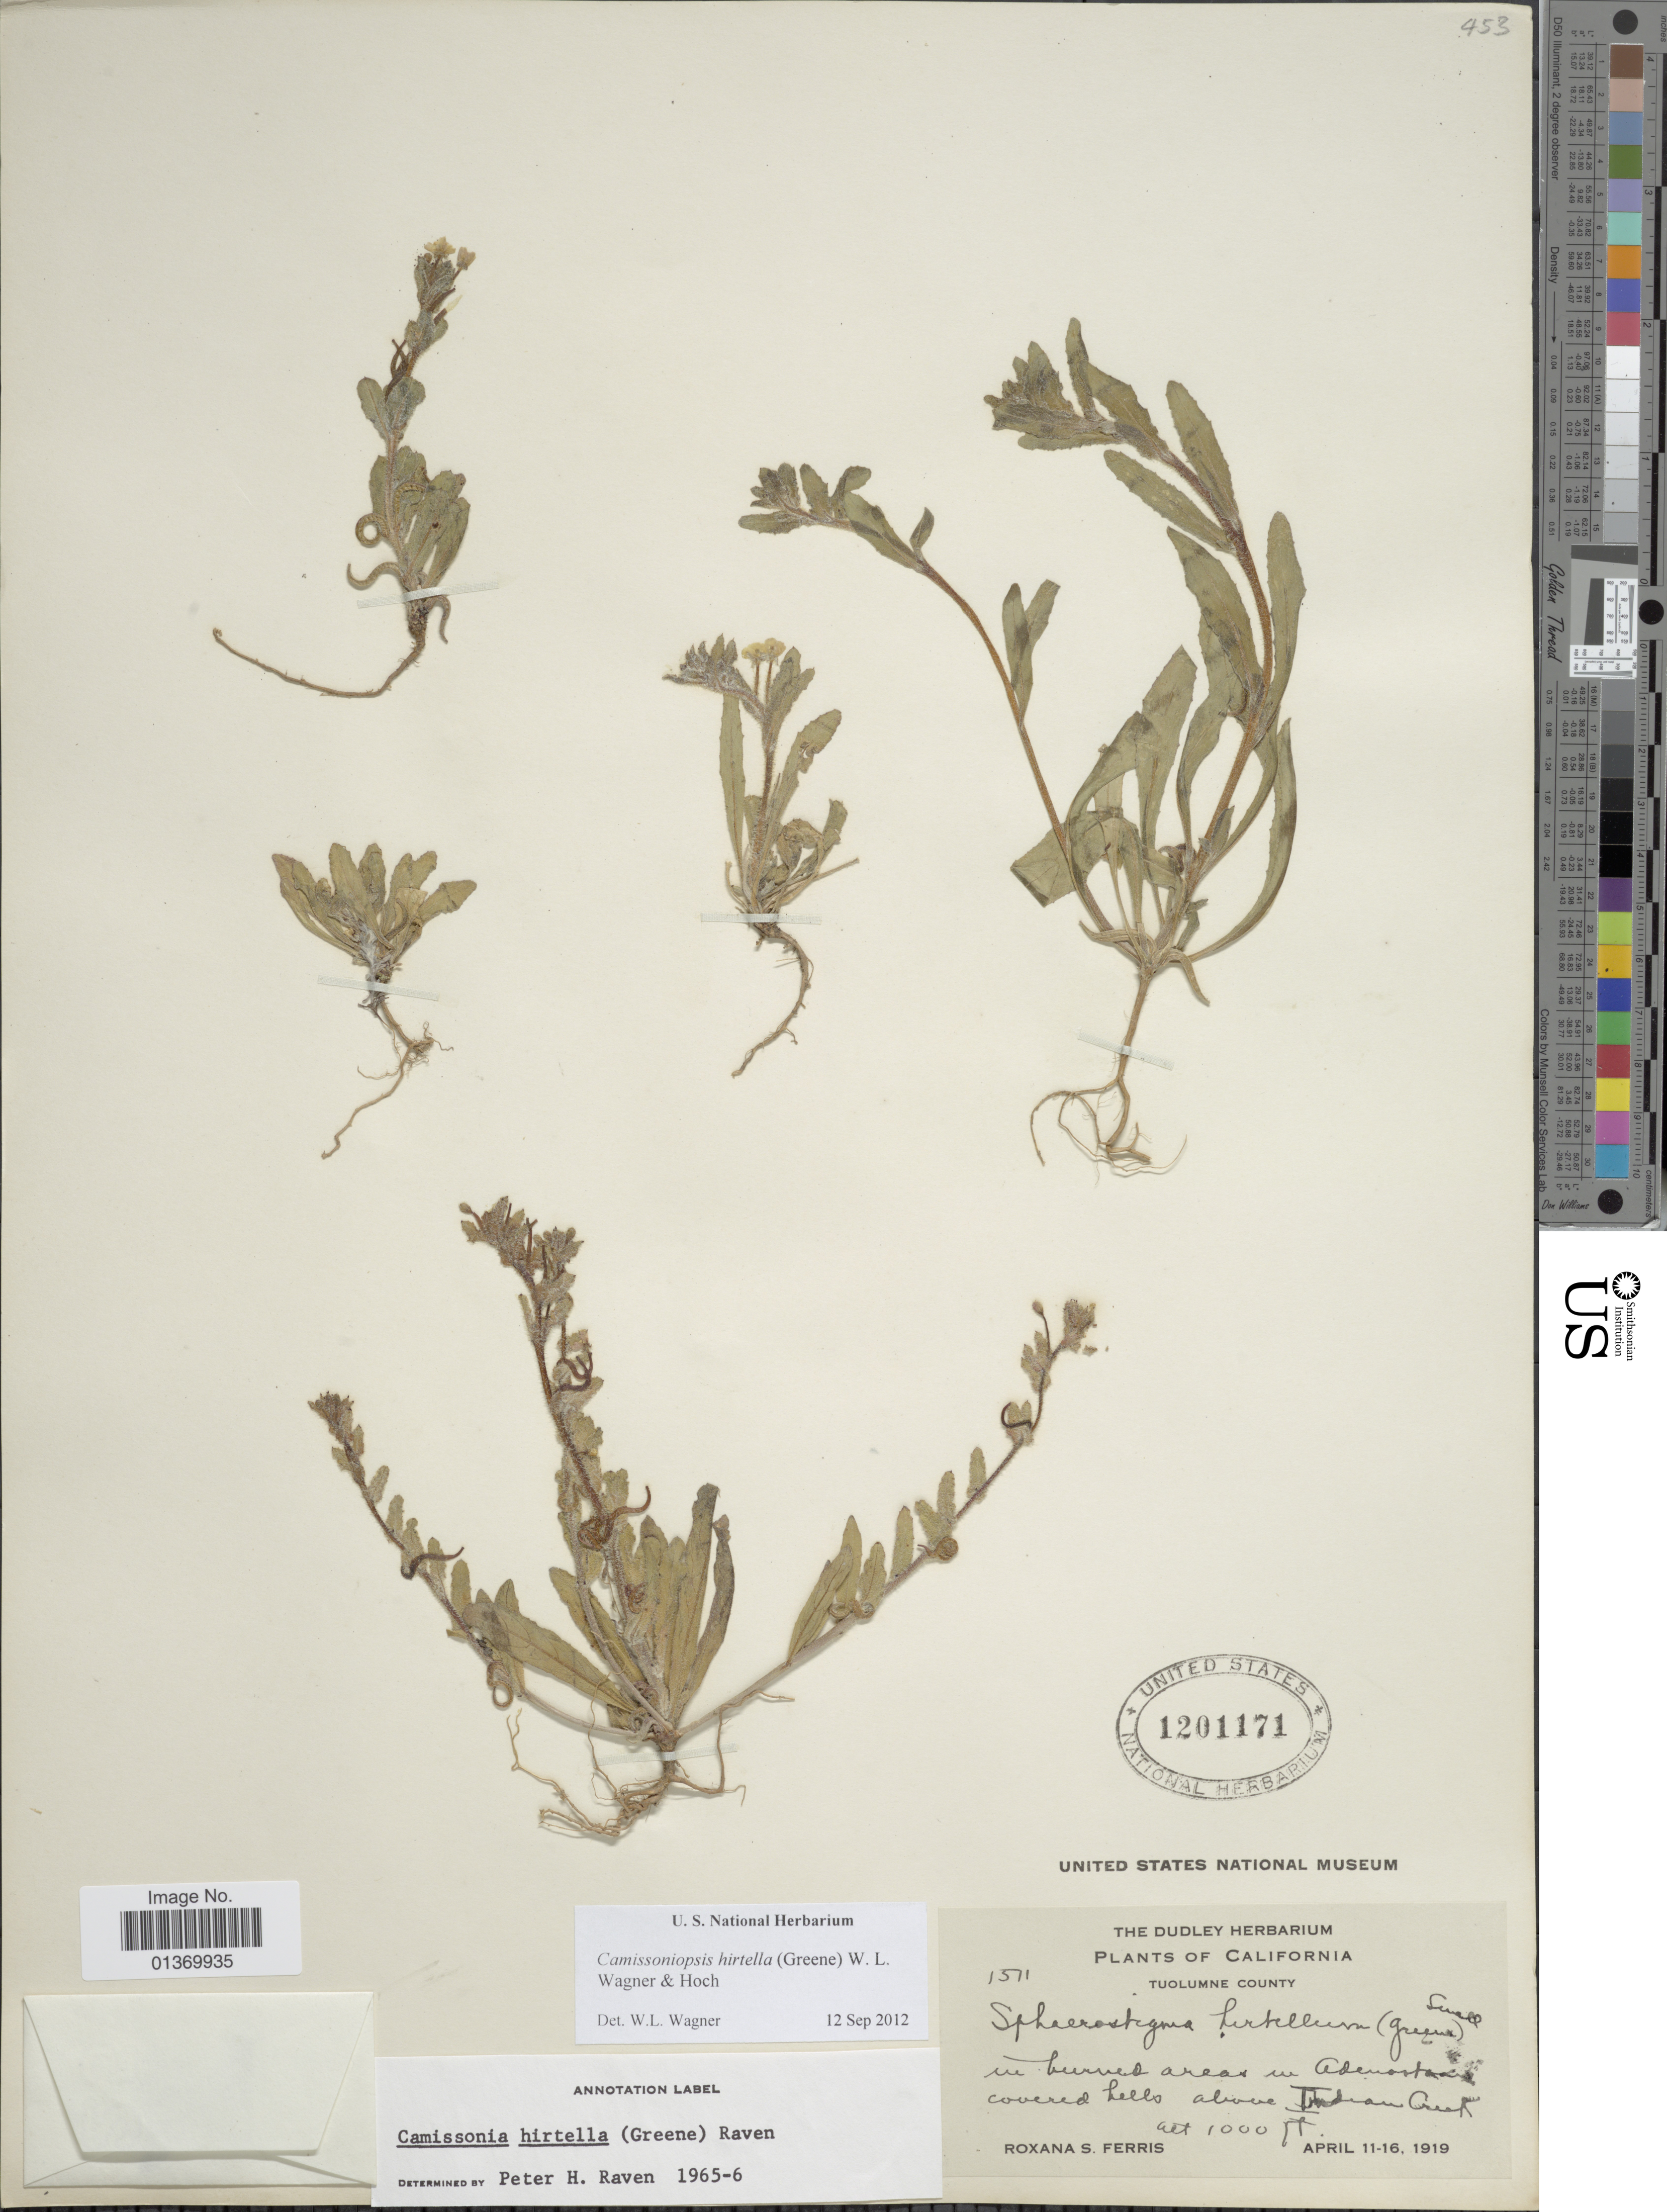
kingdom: Plantae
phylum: Tracheophyta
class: Magnoliopsida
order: Myrtales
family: Onagraceae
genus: Camissoniopsis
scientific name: Camissoniopsis hirtella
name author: (Greene) W.L. Wagner & Hoch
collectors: R. S. Ferris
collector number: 1511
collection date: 1919-04-11/1919-04-16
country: United States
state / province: California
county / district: Tuolumne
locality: Tuolumne County, in burned areas in Adenostoma covered hills above Indian Creek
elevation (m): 305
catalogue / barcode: US 1201171